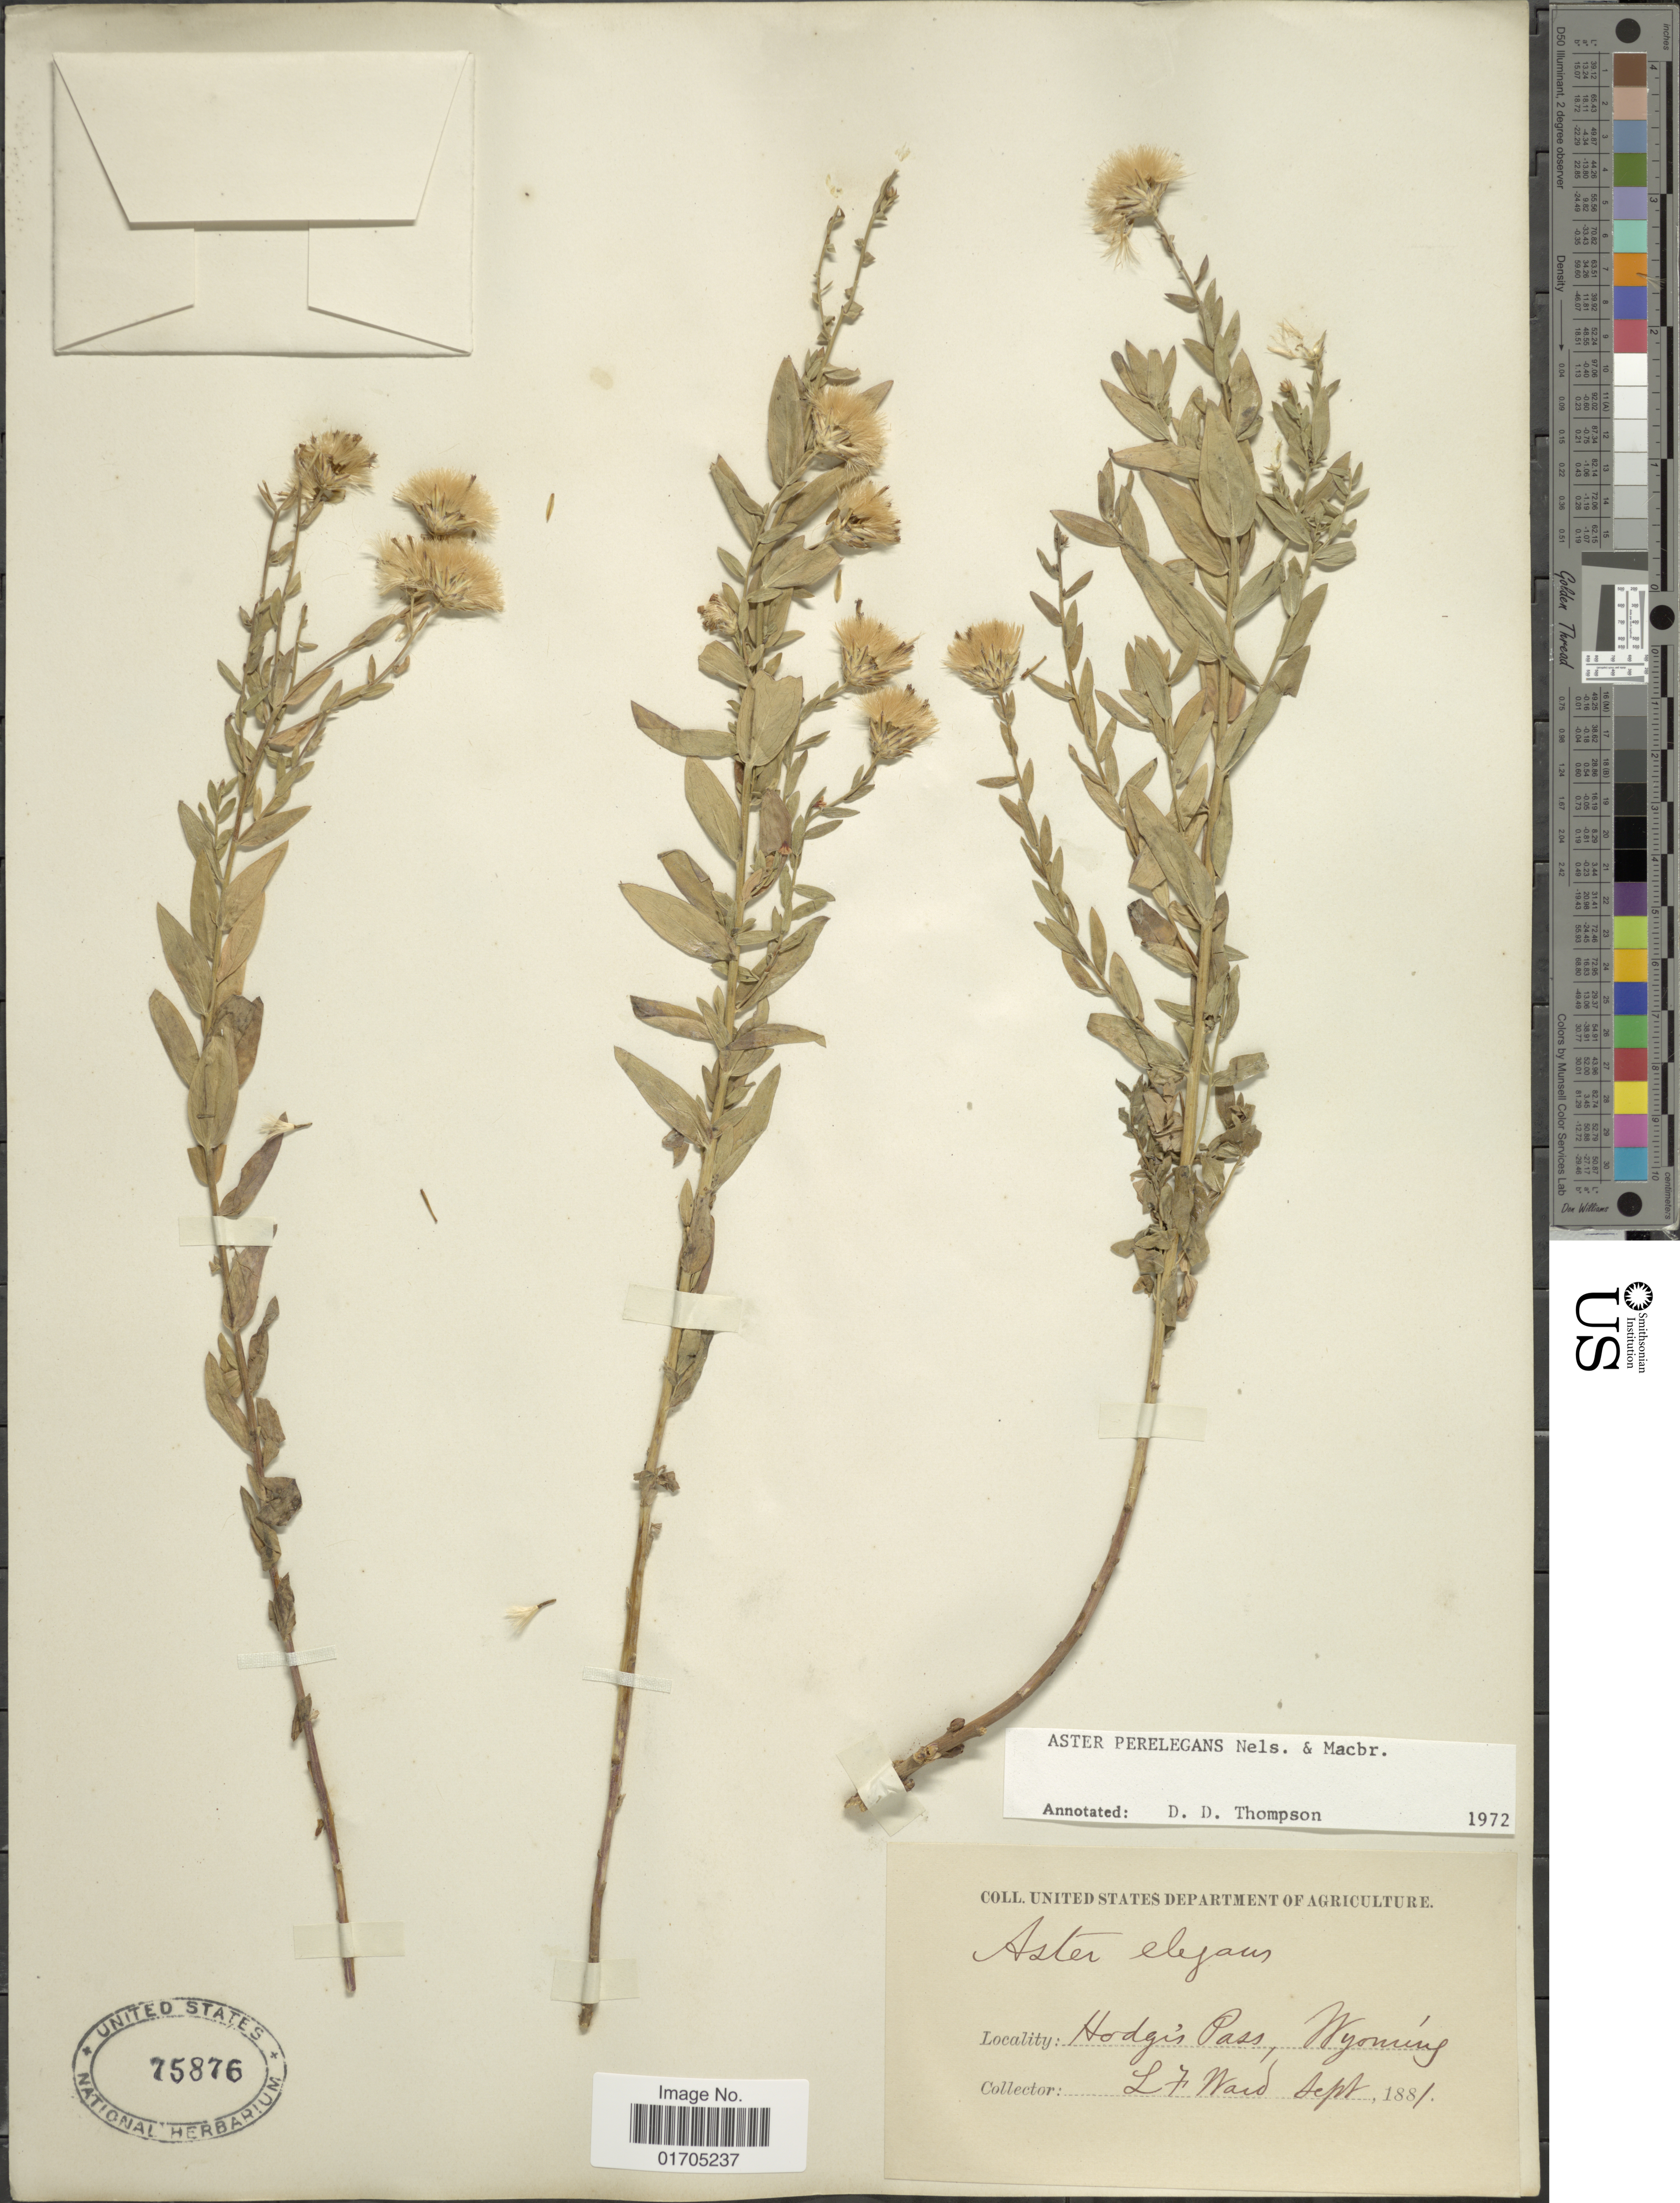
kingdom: Plantae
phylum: Tracheophyta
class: Magnoliopsida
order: Asterales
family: Asteraceae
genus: Eucephalus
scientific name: Eucephalus elegans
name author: Nutt.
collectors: L. Ward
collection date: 1881-09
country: United States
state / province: Wyoming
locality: Hodgi's Pass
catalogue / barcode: US 75876